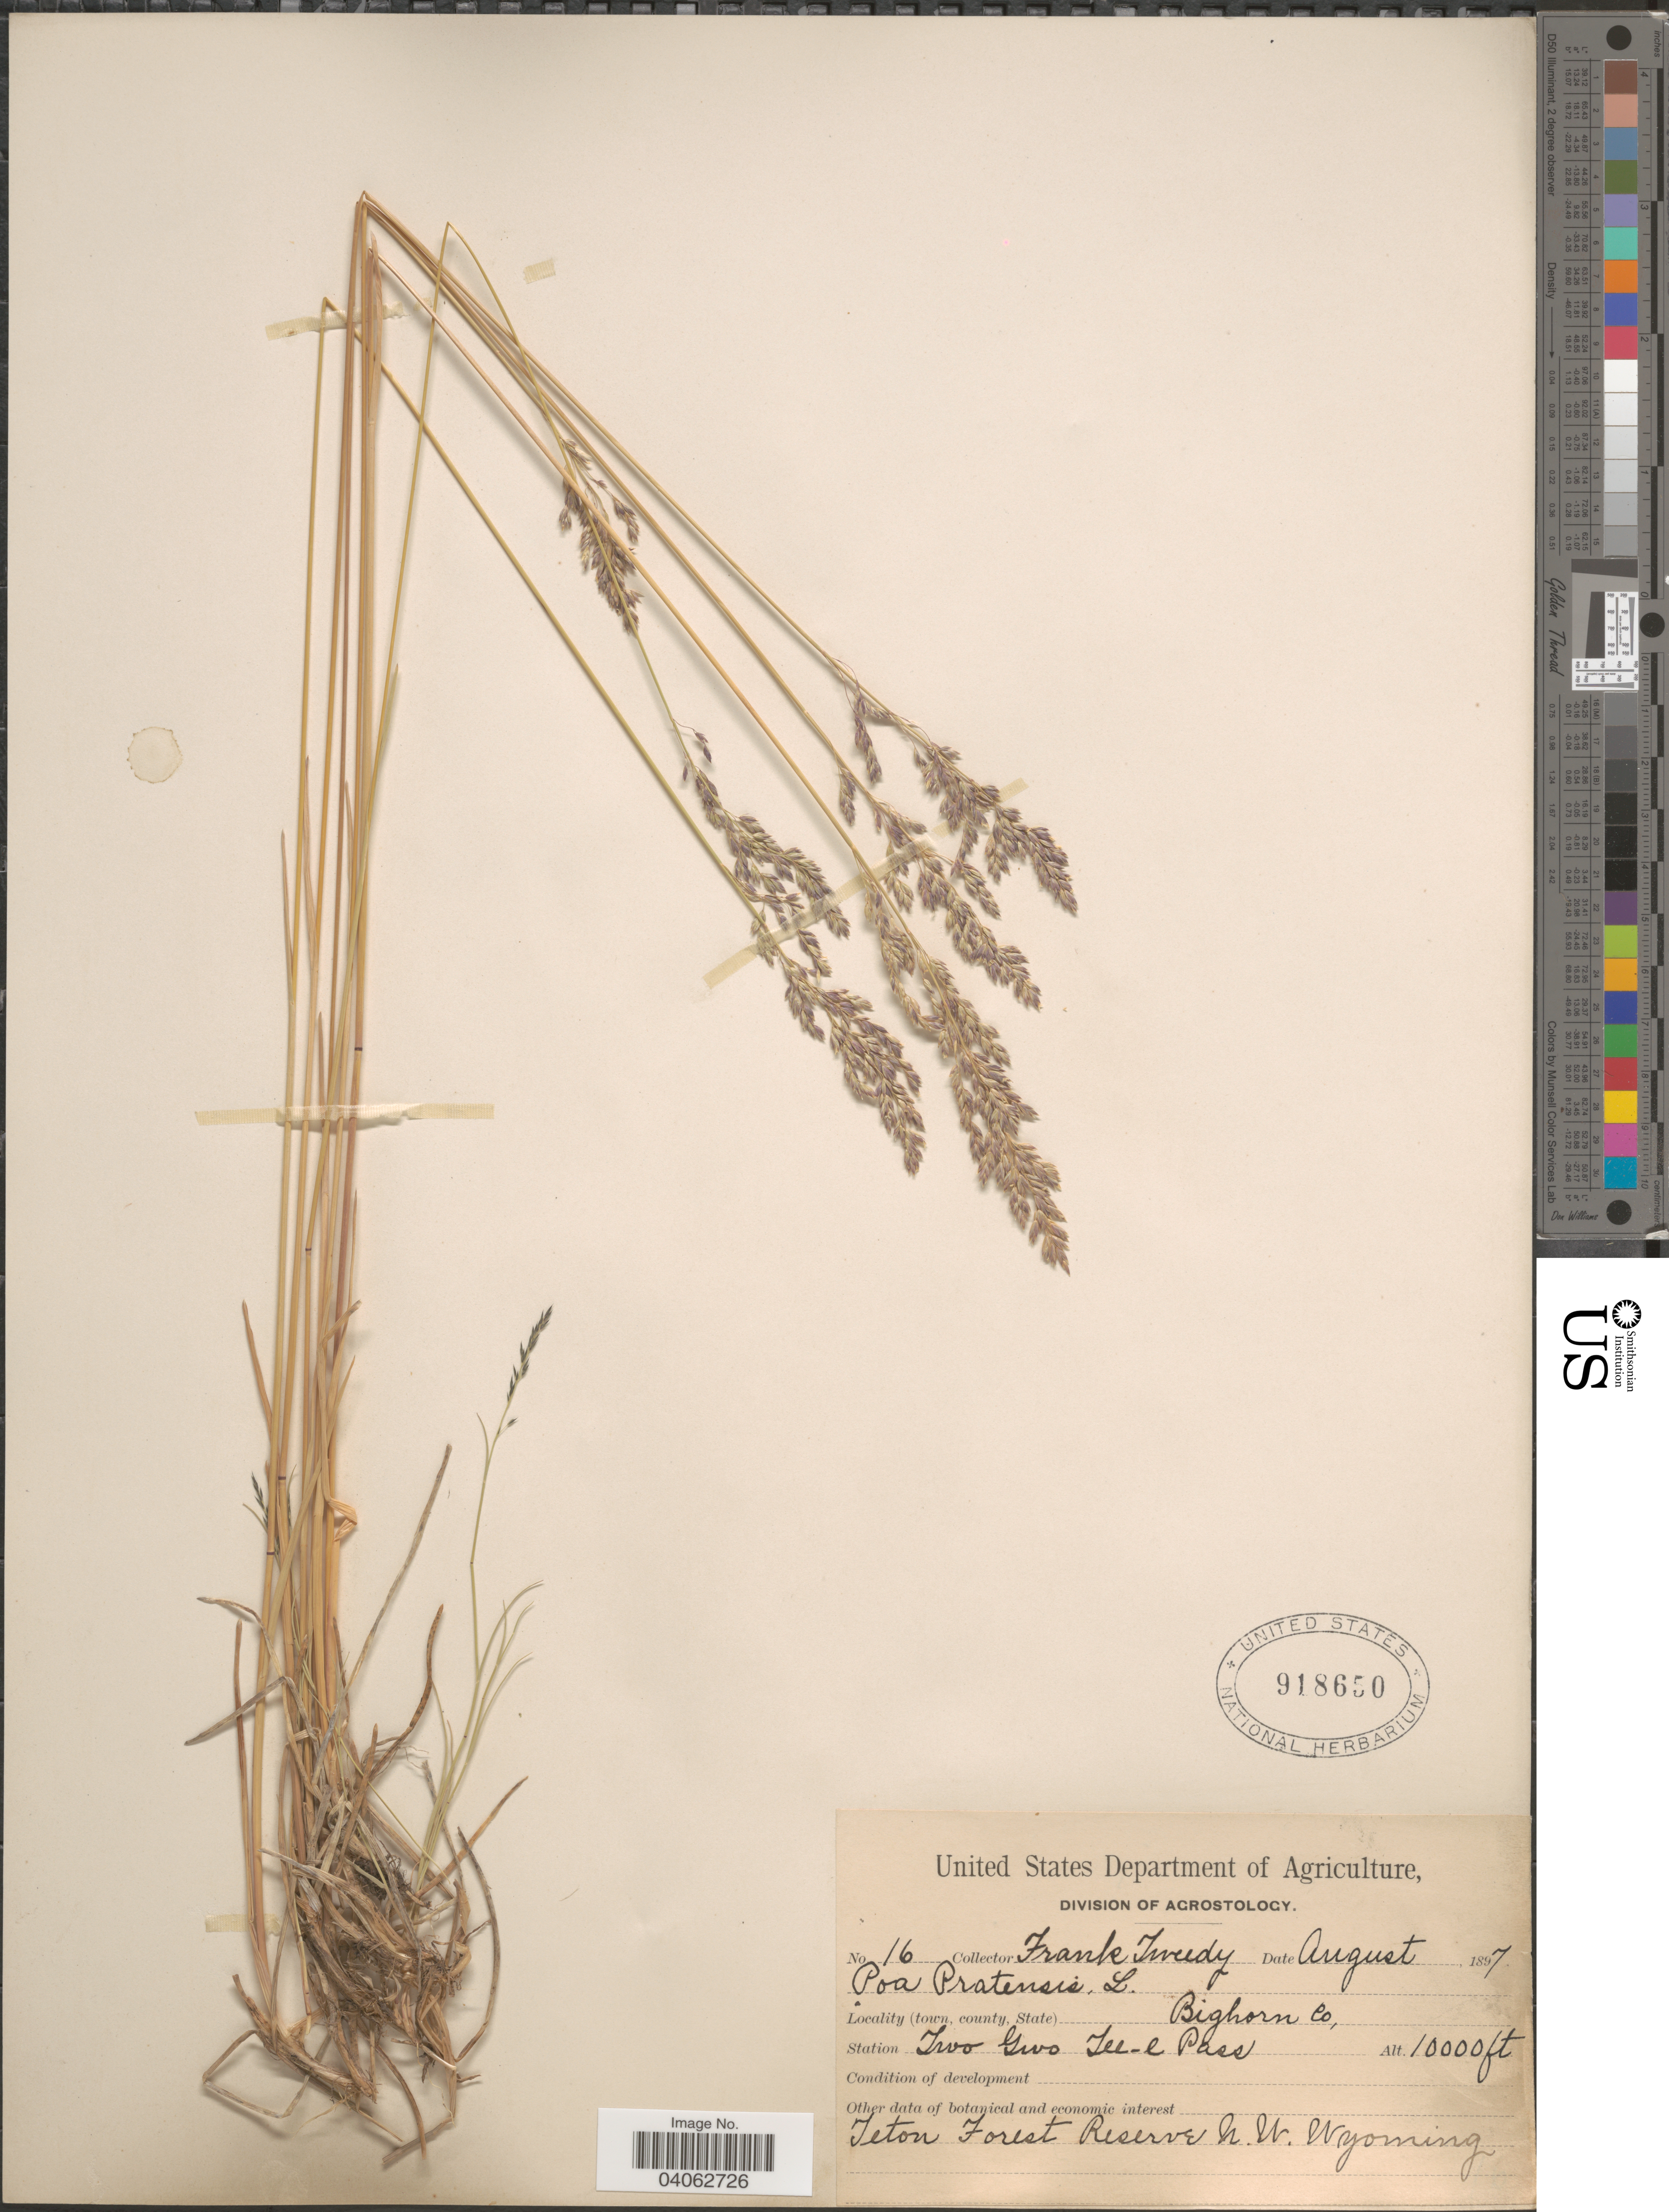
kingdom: Plantae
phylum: Tracheophyta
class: Liliopsida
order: Poales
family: Poaceae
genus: Poa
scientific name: Poa pratensis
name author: L.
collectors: F. Tweedy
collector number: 16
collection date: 1897-08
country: United States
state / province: Wyoming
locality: Bighorn Co, Station Two Gwo Tee-e Pass. Teton Forest Reserve N.W. Wyoming.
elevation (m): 3048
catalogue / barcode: US 918650